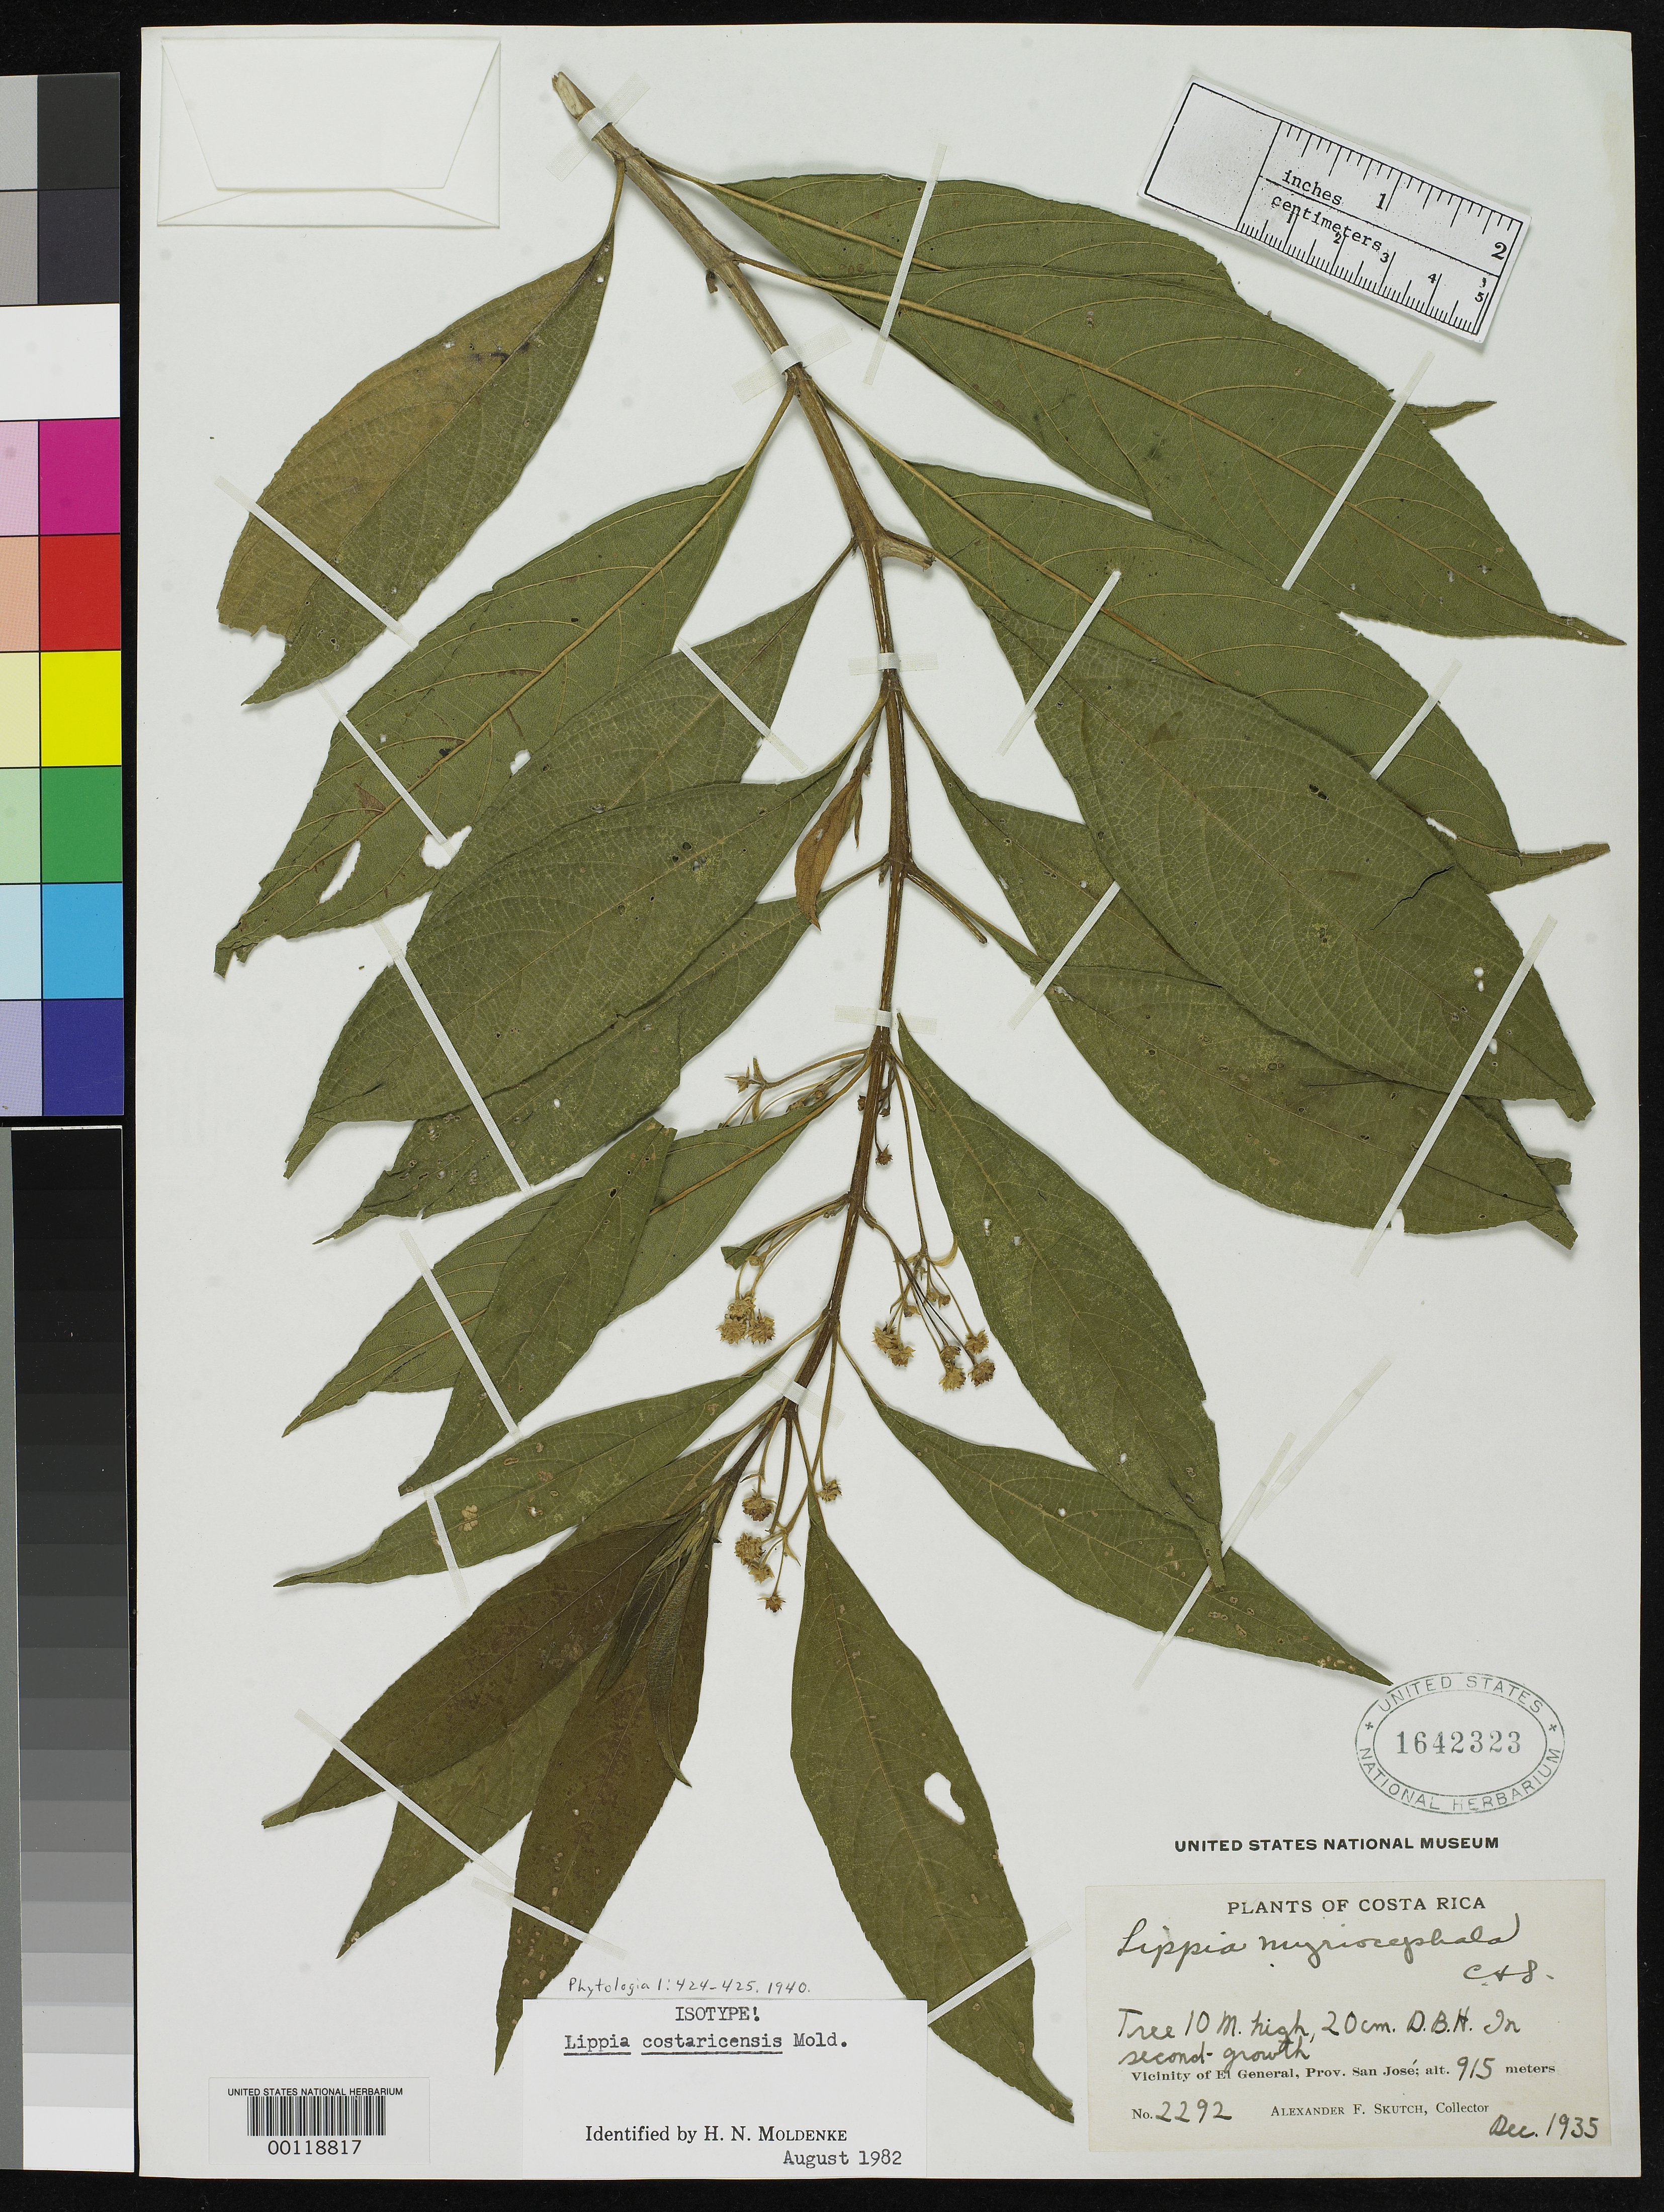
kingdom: Plantae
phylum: Tracheophyta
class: Magnoliopsida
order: Lamiales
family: Verbenaceae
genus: Lippia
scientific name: Lippia costaricensis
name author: Moldenke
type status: Isotype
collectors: A. F. Skutch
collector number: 2292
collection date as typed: Dec 1935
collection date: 1935-12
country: Costa Rica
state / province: San José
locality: Vicinity of El General.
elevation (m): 915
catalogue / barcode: US 1642323